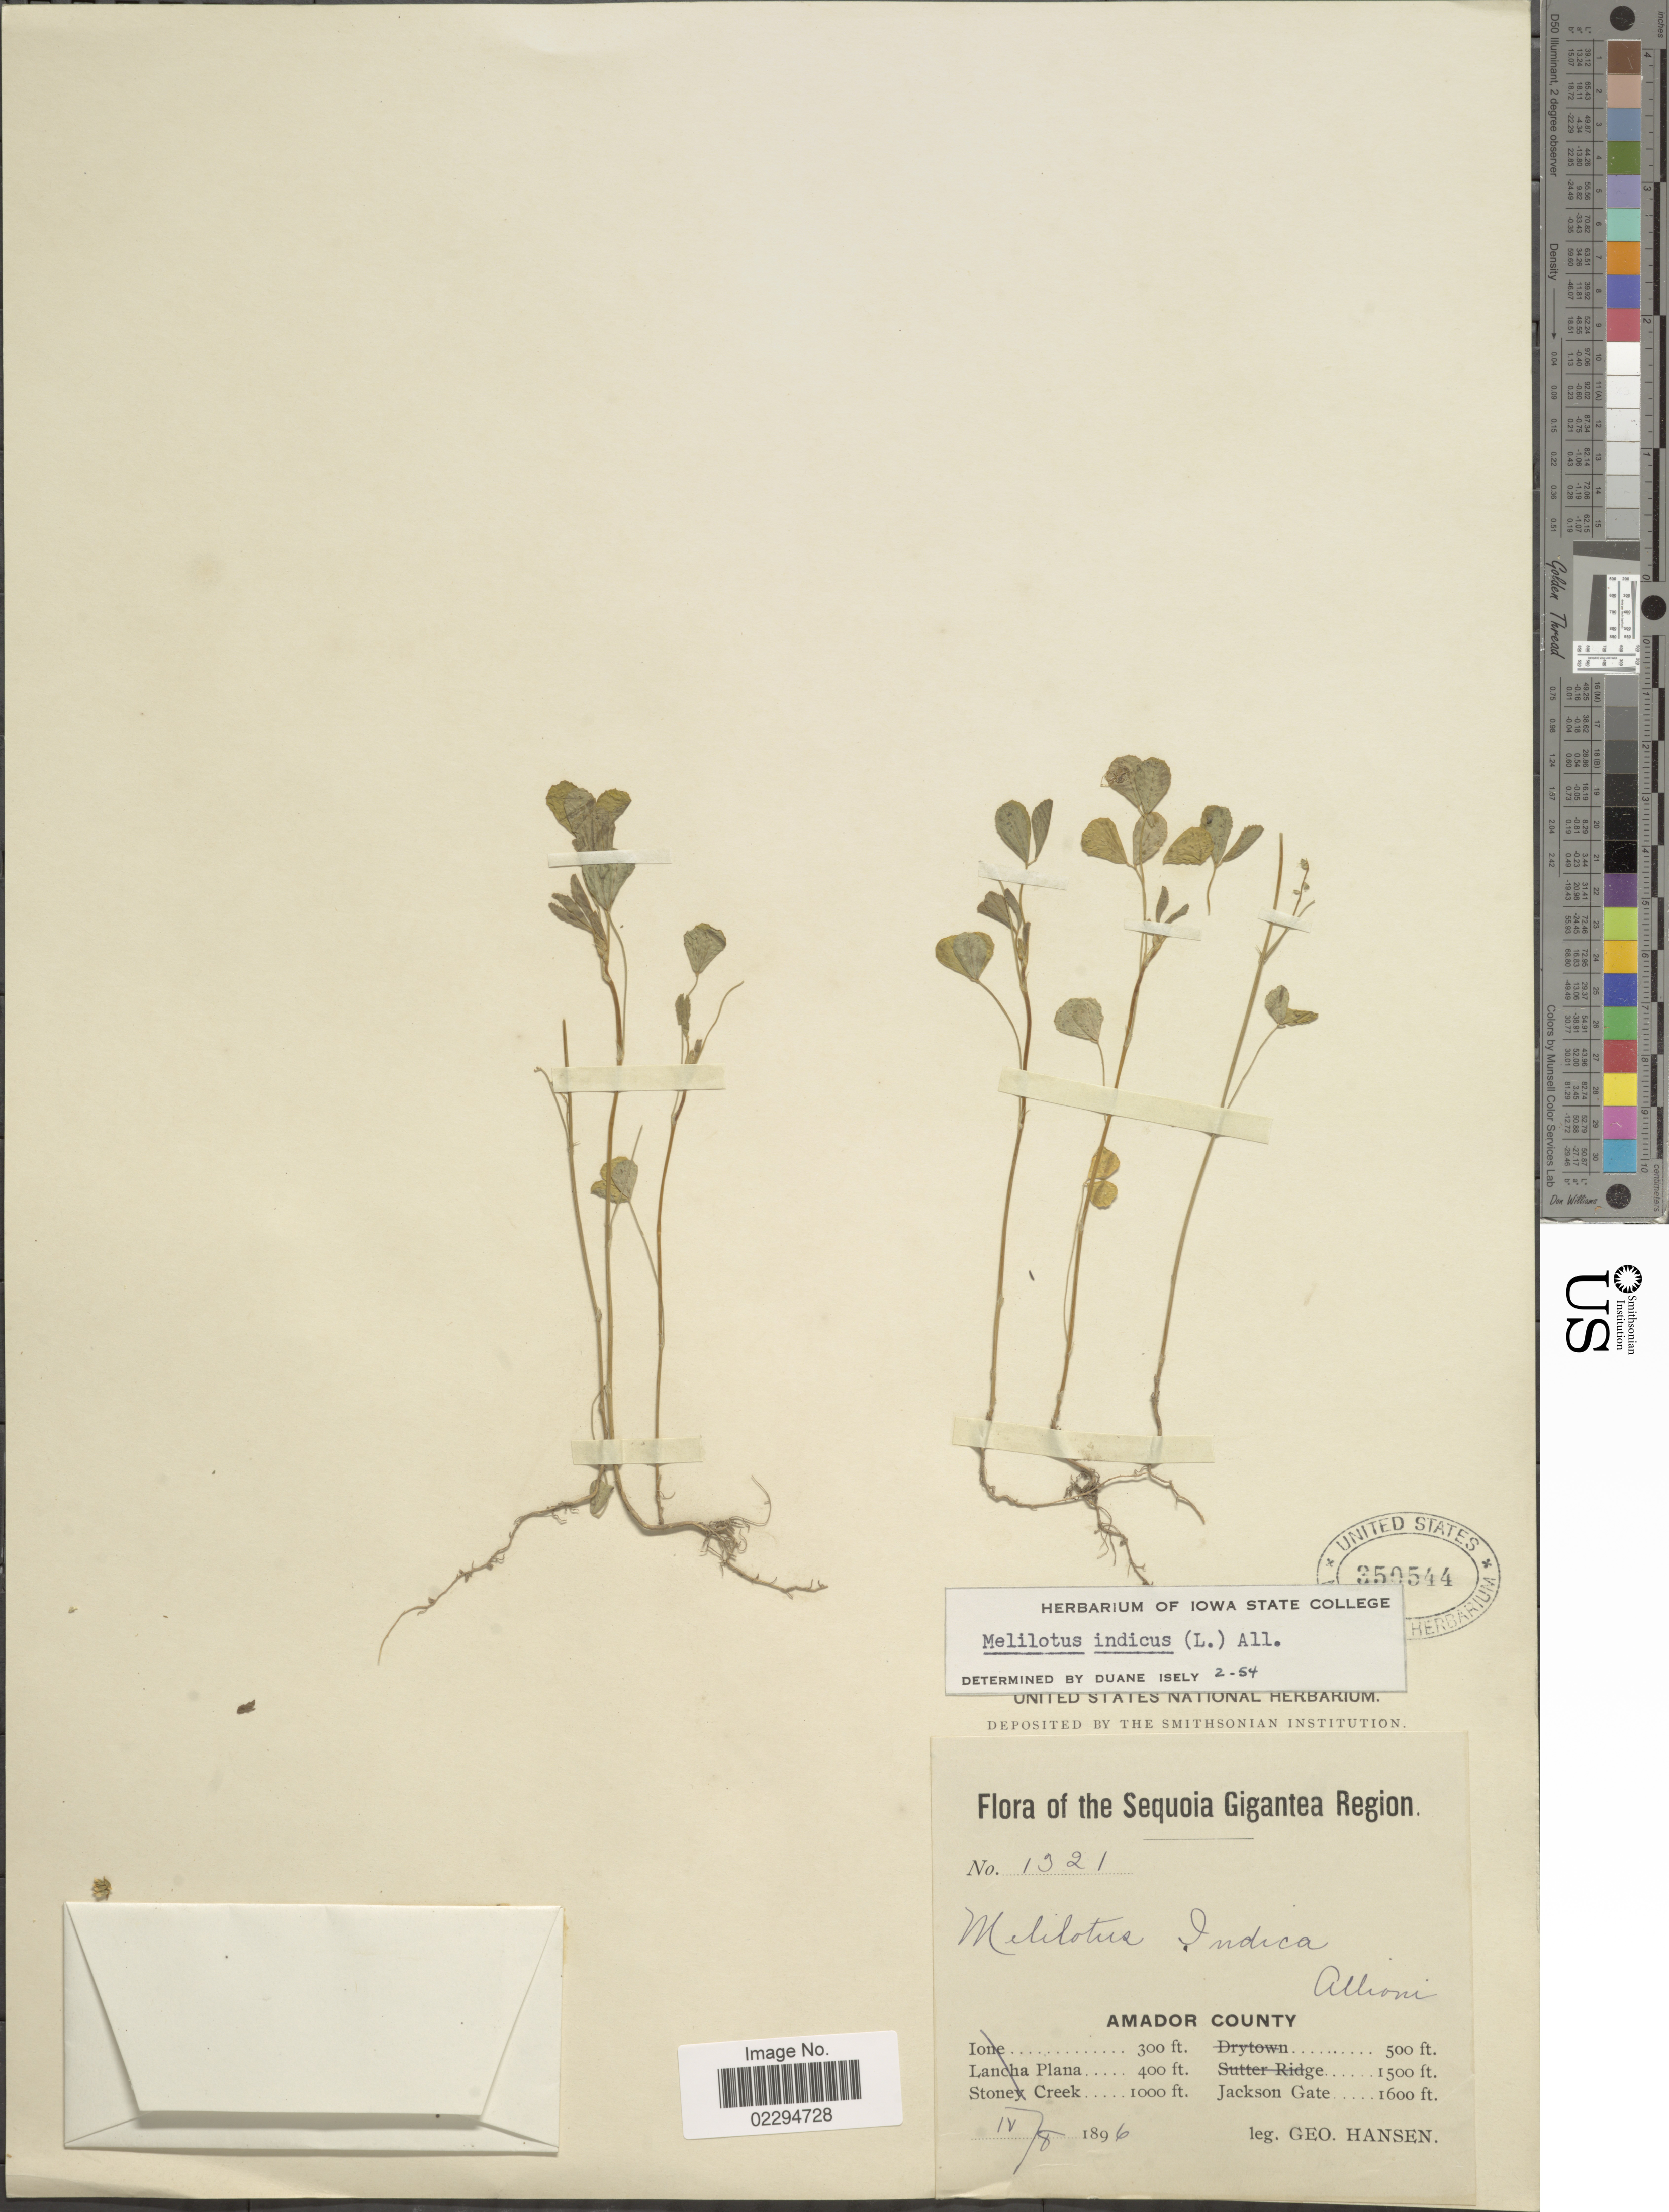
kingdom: Plantae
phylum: Tracheophyta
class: Magnoliopsida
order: Fabales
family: Fabaceae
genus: Melilotus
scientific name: Melilotus indicus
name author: (L.) All.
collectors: G. Hansen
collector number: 1921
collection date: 1896-04-08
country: United States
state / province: California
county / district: Amador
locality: Sequoia Gigantea Region. Amardor County. Jackson Gate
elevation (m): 488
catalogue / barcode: US 359544